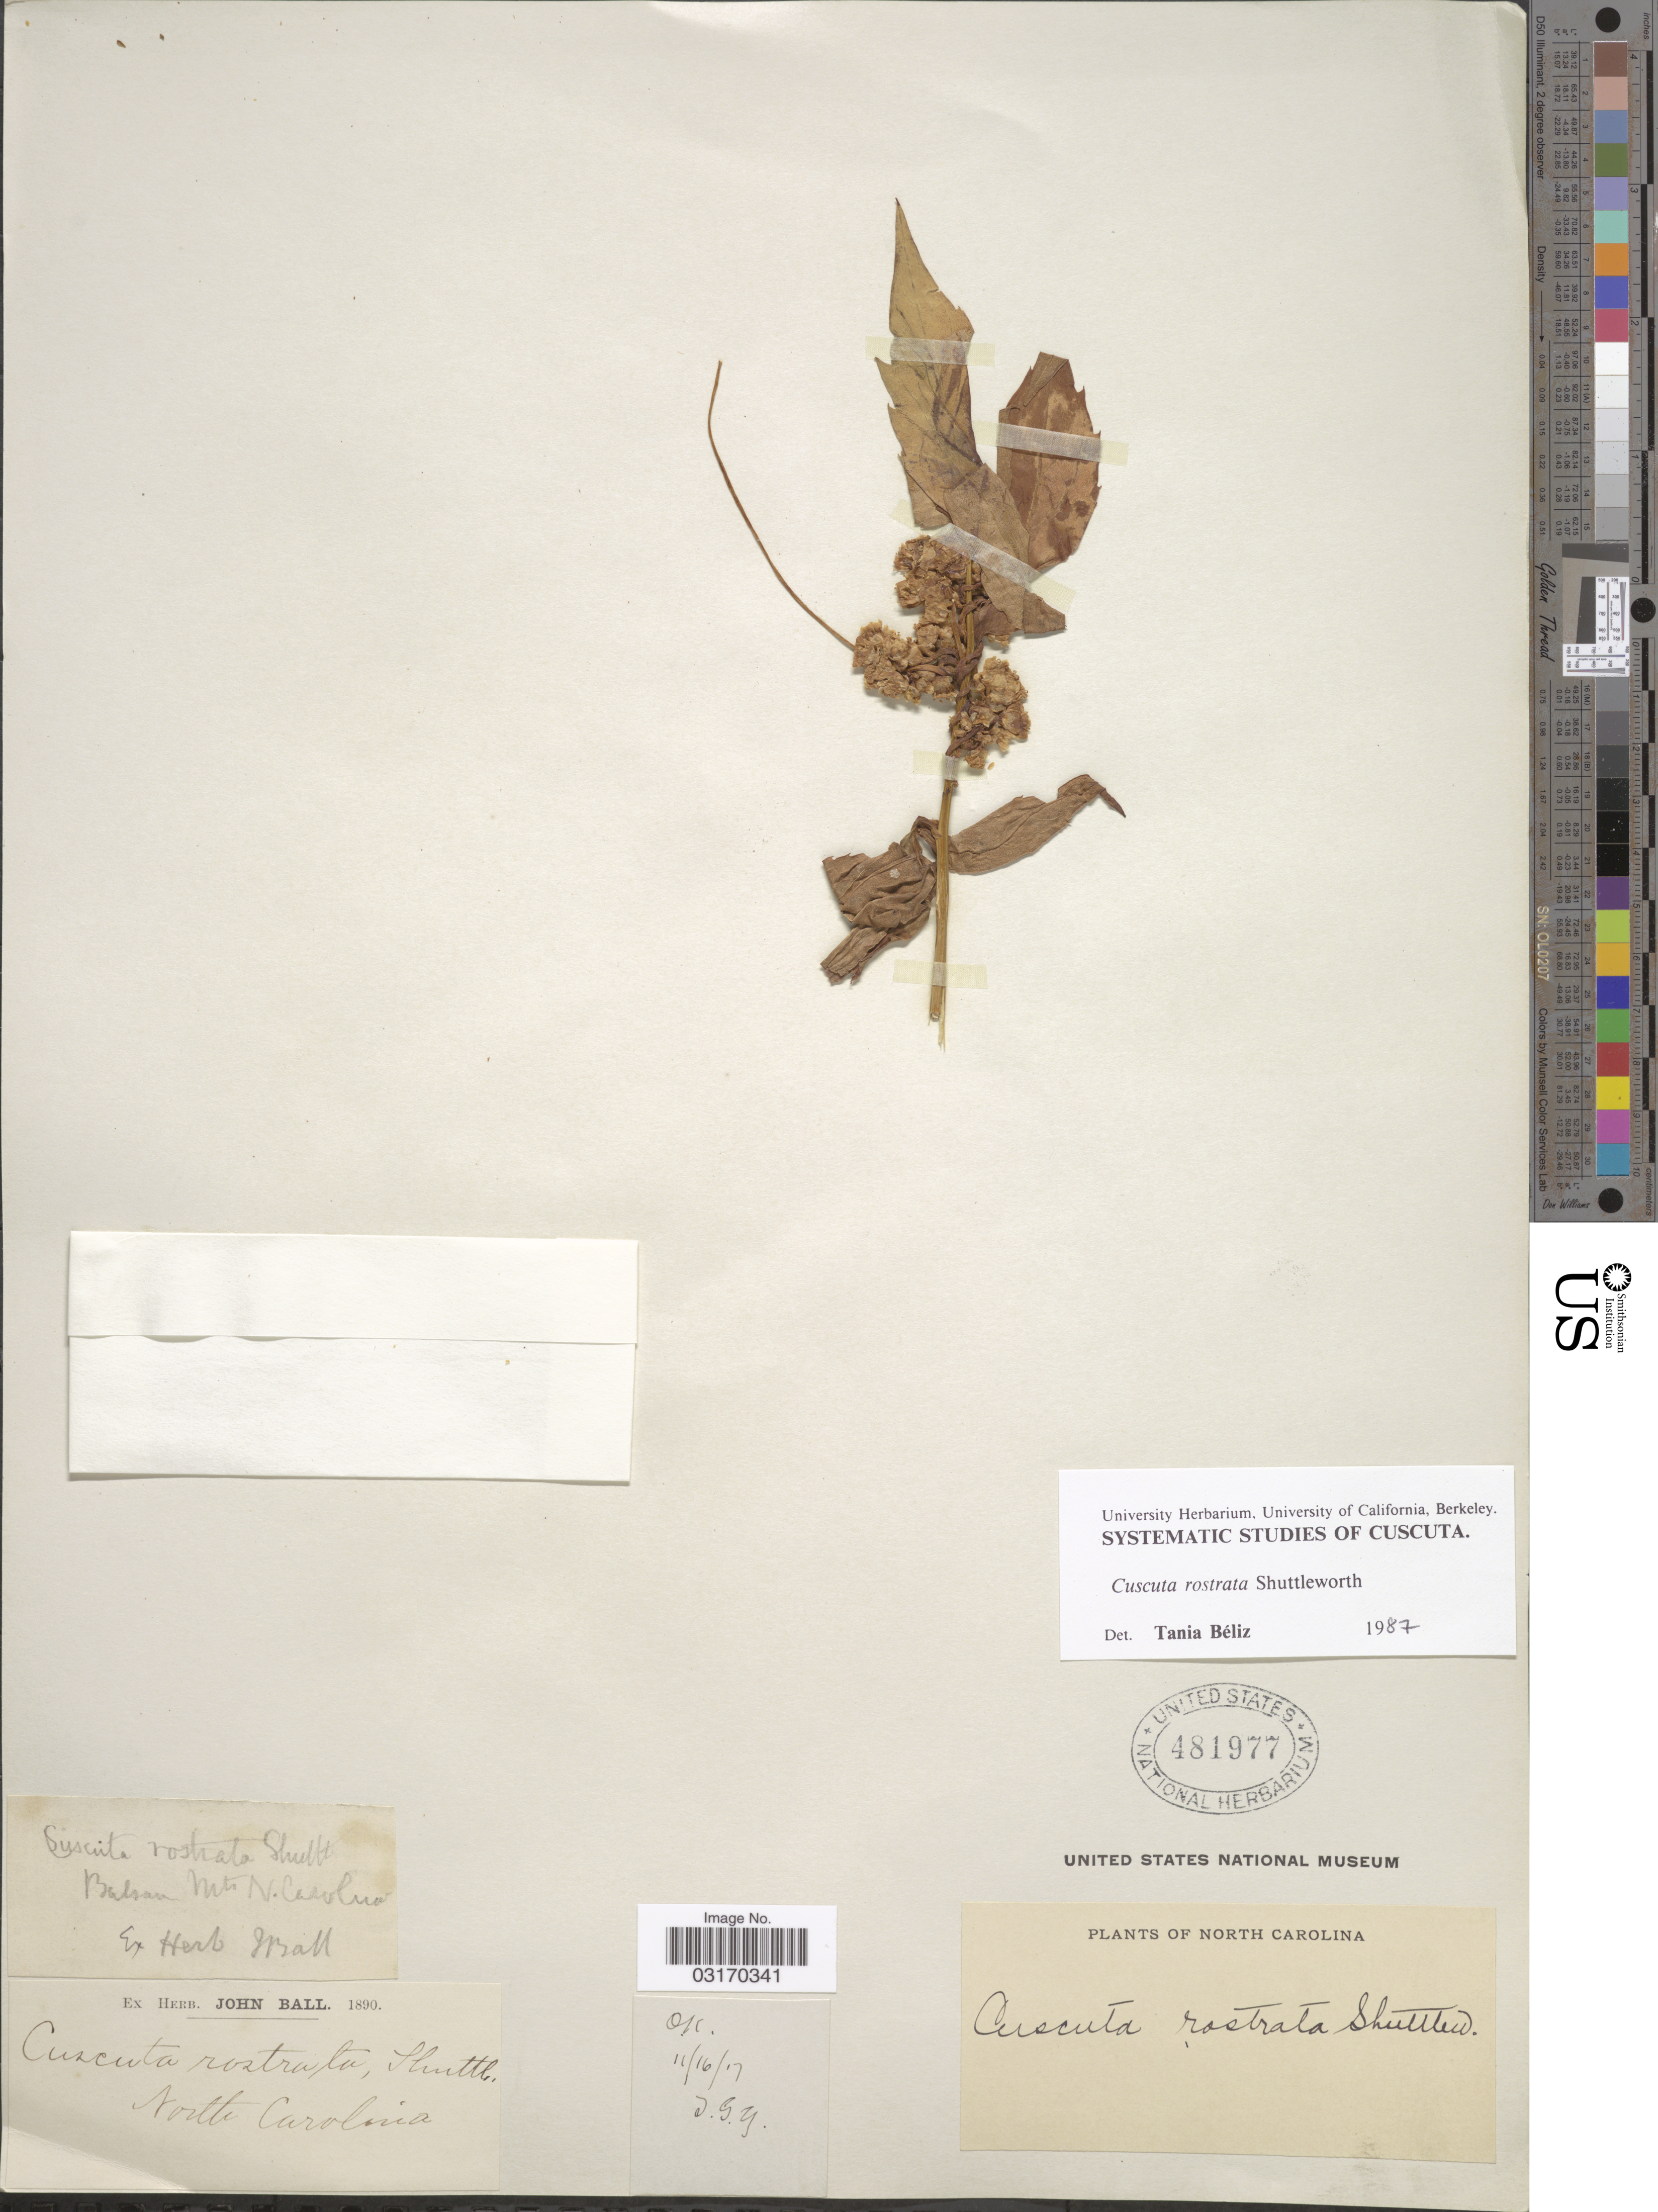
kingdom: Plantae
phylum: Tracheophyta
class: Magnoliopsida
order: Solanales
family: Convolvulaceae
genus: Cuscuta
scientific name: Cuscuta rostrata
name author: Shuttlew. ex Engelm. & A. Gray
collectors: ex herb. John Ball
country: United States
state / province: North Carolina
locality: Balsam Mts.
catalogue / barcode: US 481977